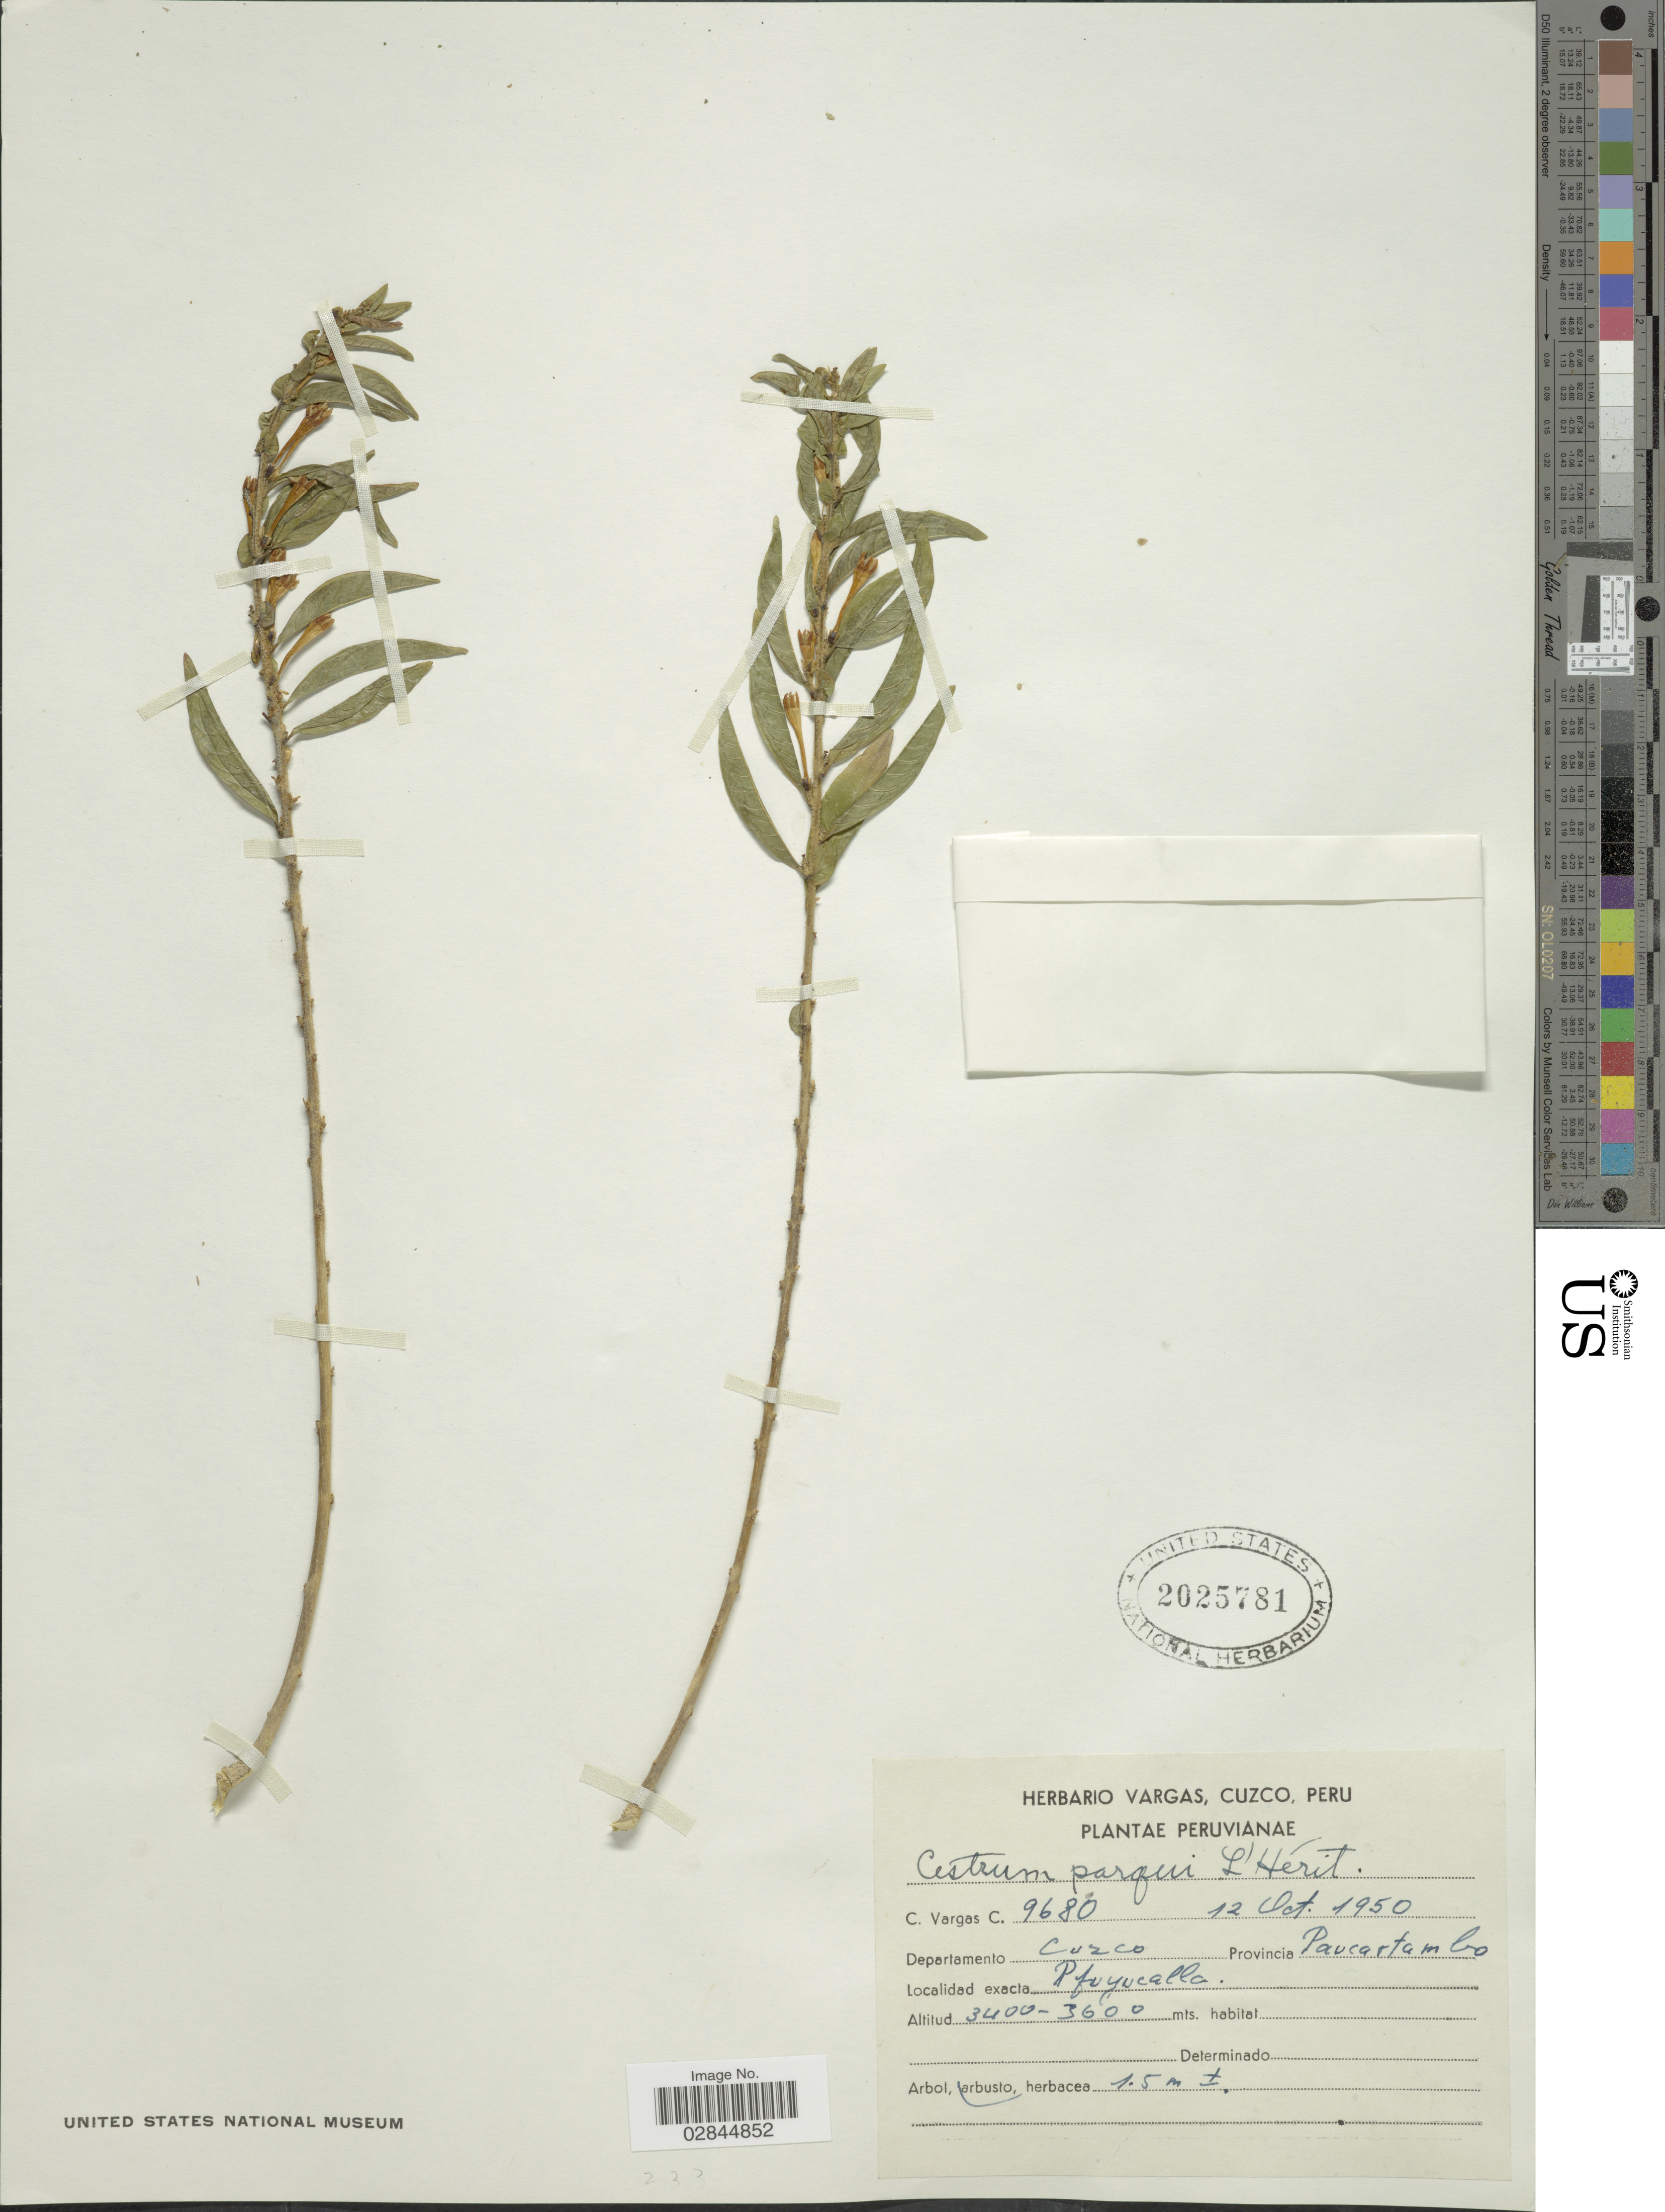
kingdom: Plantae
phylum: Tracheophyta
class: Magnoliopsida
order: Solanales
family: Solanaceae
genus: Cestrum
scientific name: Cestrum parqui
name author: L'Hér.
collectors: C. Vargas Calderón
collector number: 9680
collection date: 1950-10-12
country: Peru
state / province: Cusco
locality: Departamento Cuzco. Provincia Paucartambo. Pfuyucalla.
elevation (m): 3400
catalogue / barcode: US 2025781